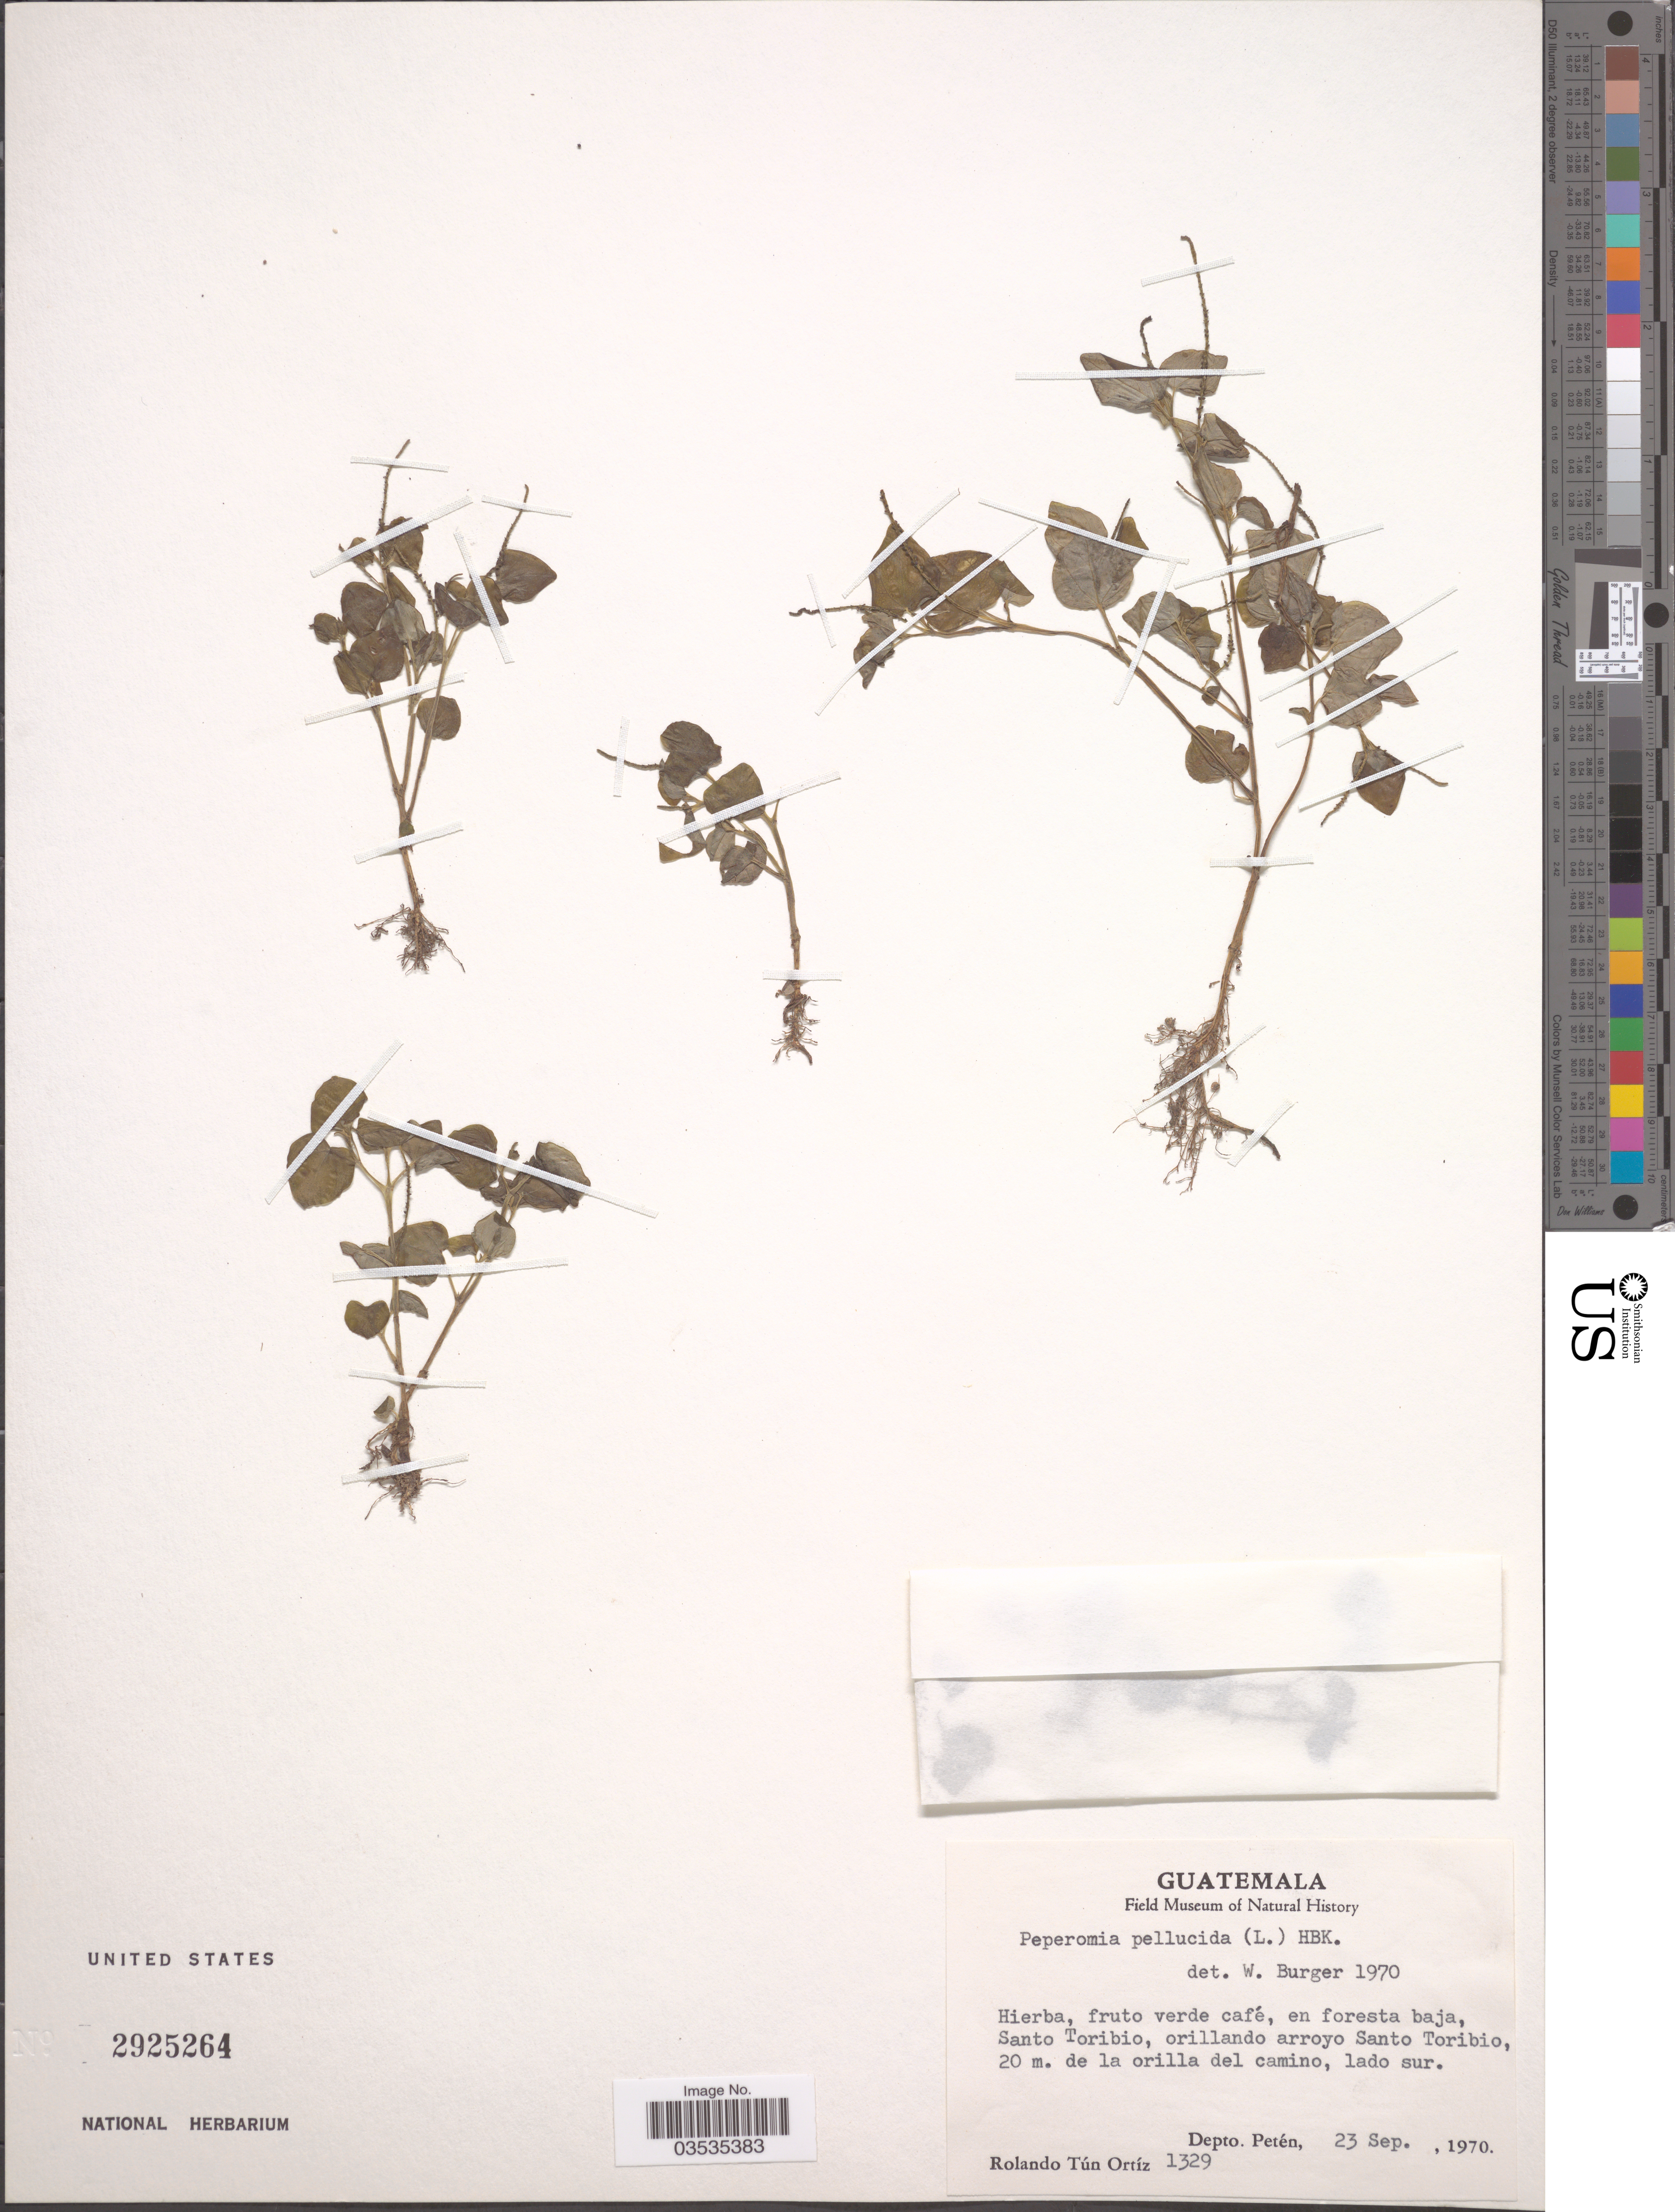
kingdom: Plantae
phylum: Tracheophyta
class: Magnoliopsida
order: Piperales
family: Piperaceae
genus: Peperomia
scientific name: Peperomia pellucida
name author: (L.) Kunth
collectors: R. Ortiz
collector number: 1329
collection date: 1970-09-23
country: Guatemala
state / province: El Peten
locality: Santo Toribio, orillando arroyo Santo Toribio, 20 m. de la orilla del camino, lado sur. Depto Petén.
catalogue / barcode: US 2925264